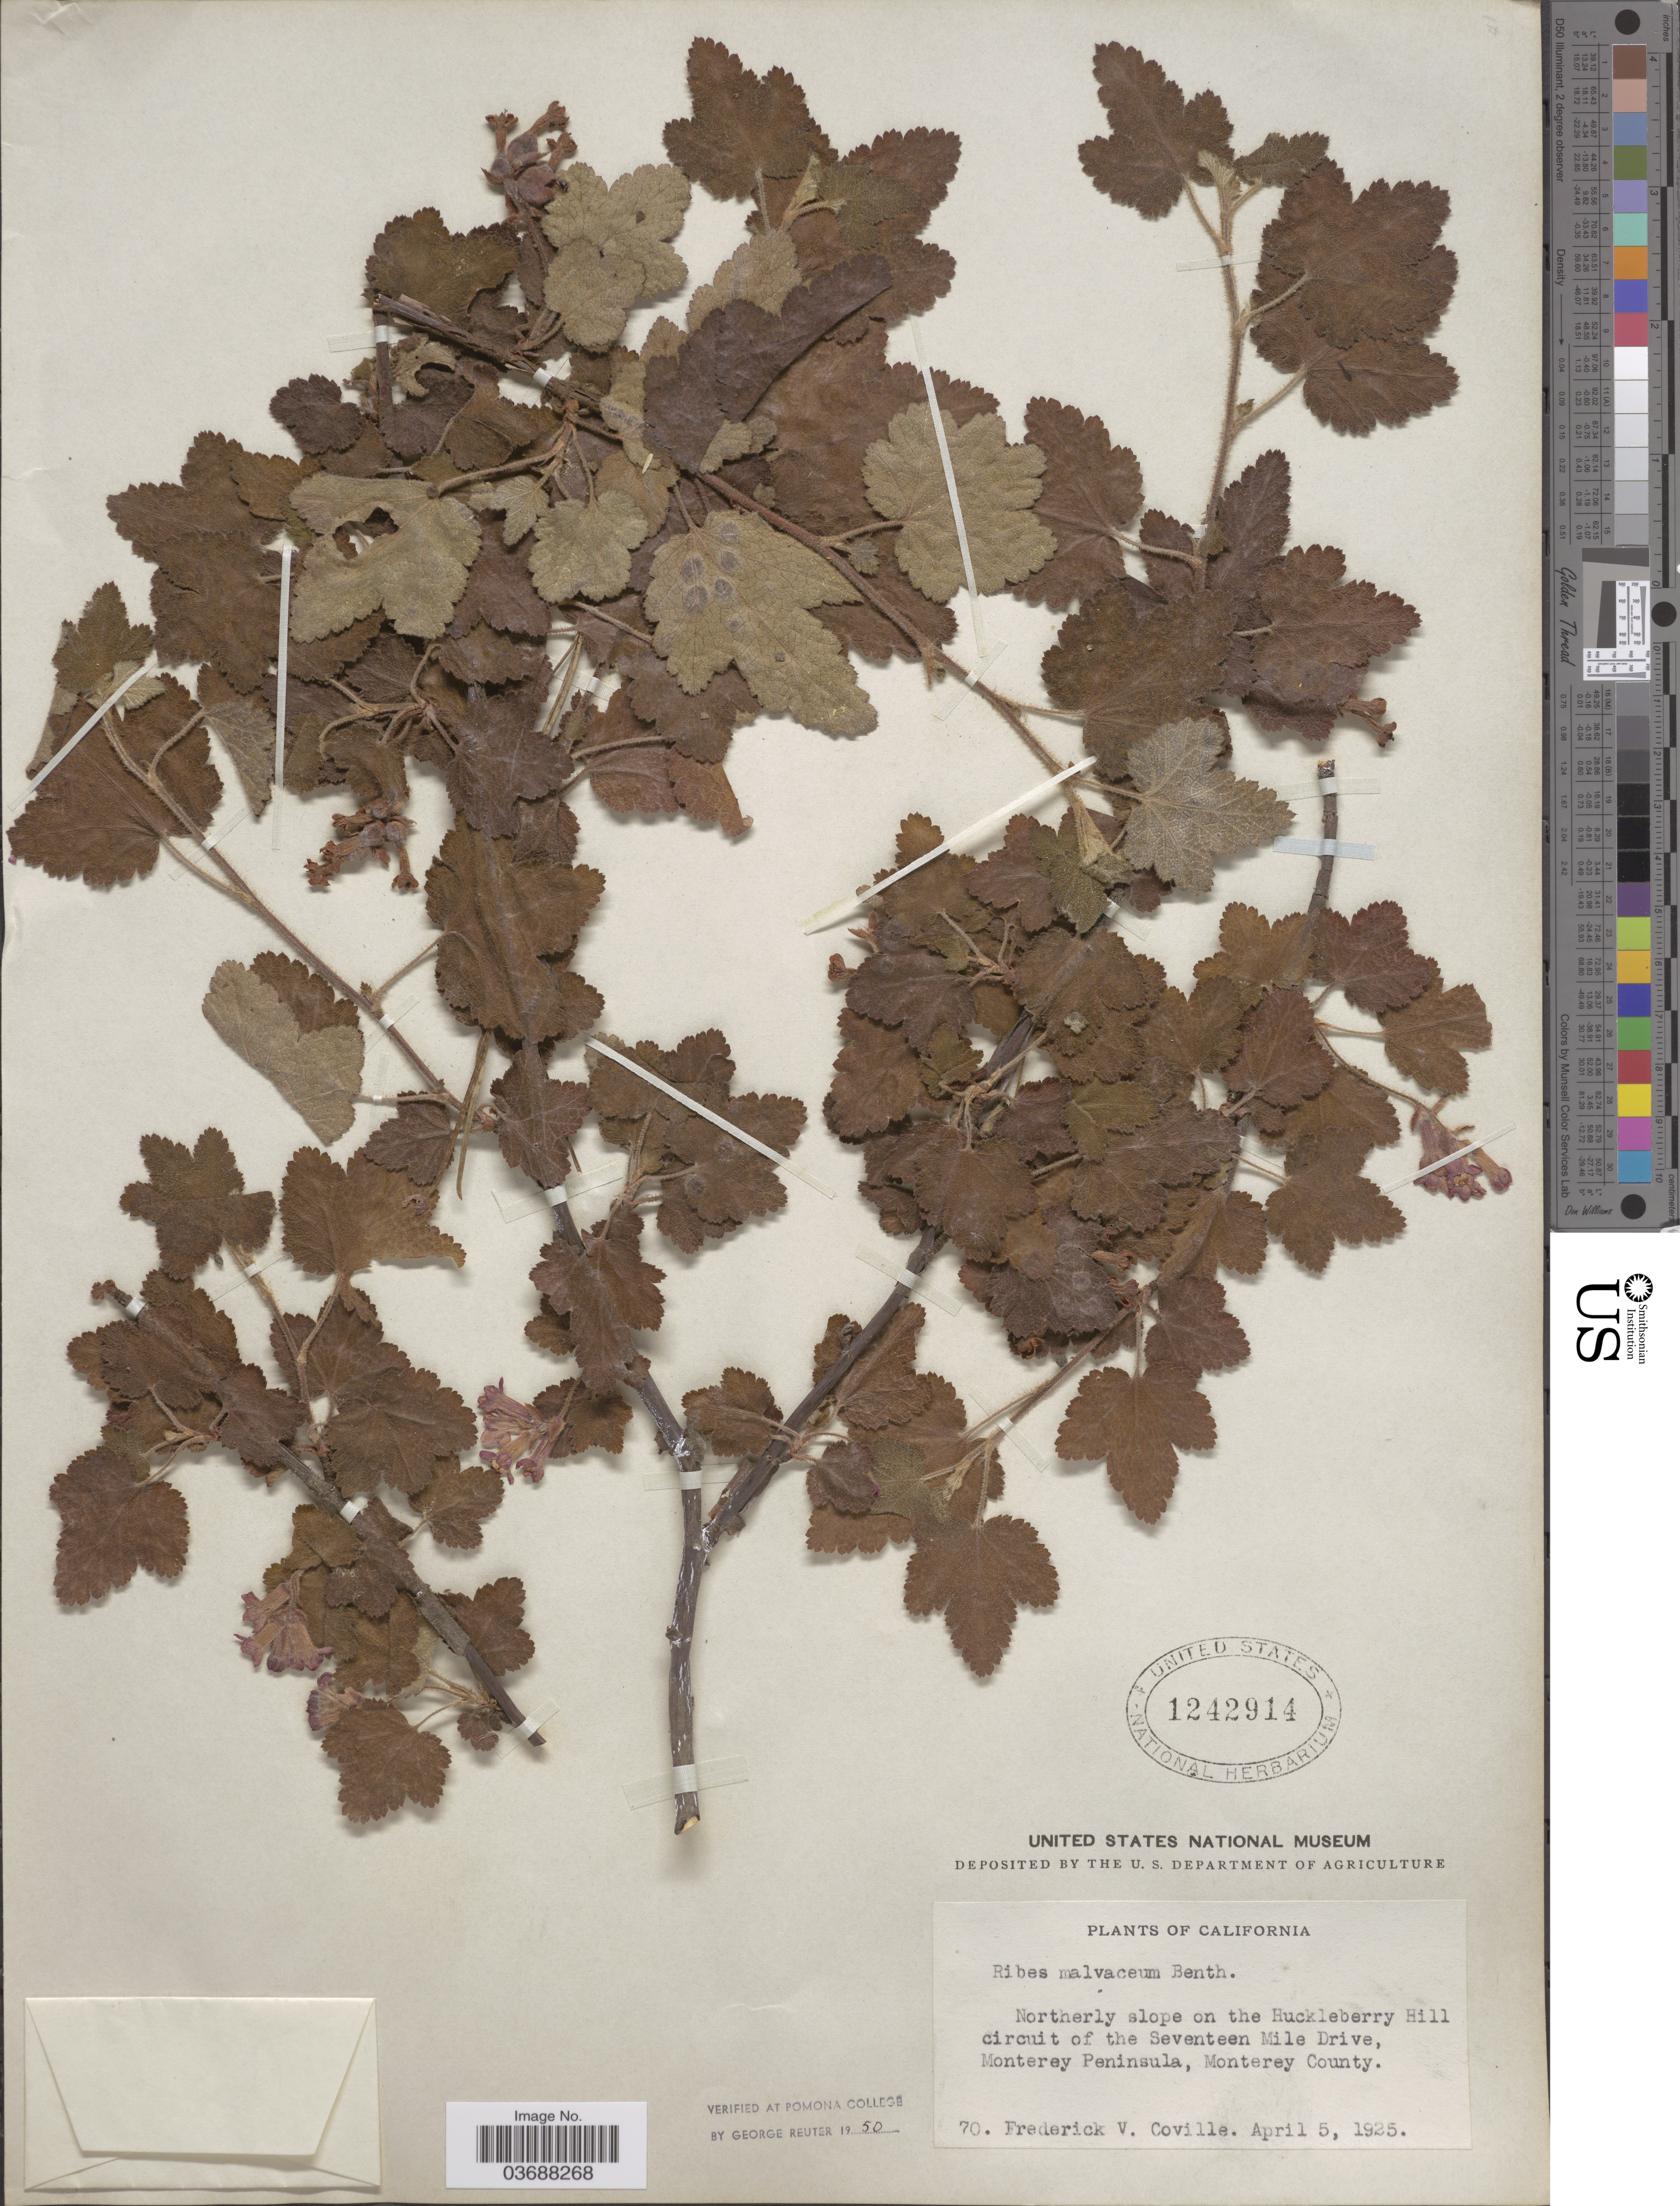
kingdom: Plantae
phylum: Tracheophyta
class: Magnoliopsida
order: Saxifragales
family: Grossulariaceae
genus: Ribes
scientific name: Ribes malvaceum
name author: Sm.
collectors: F. V. Coville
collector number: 70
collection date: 1925-04-05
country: United States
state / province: California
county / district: Monterey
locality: Northerly slope on the Huckleberry Hill circuit of the Seventeen Mile Drive, Monterey Peninsula, Monterey County.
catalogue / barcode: US 1242914